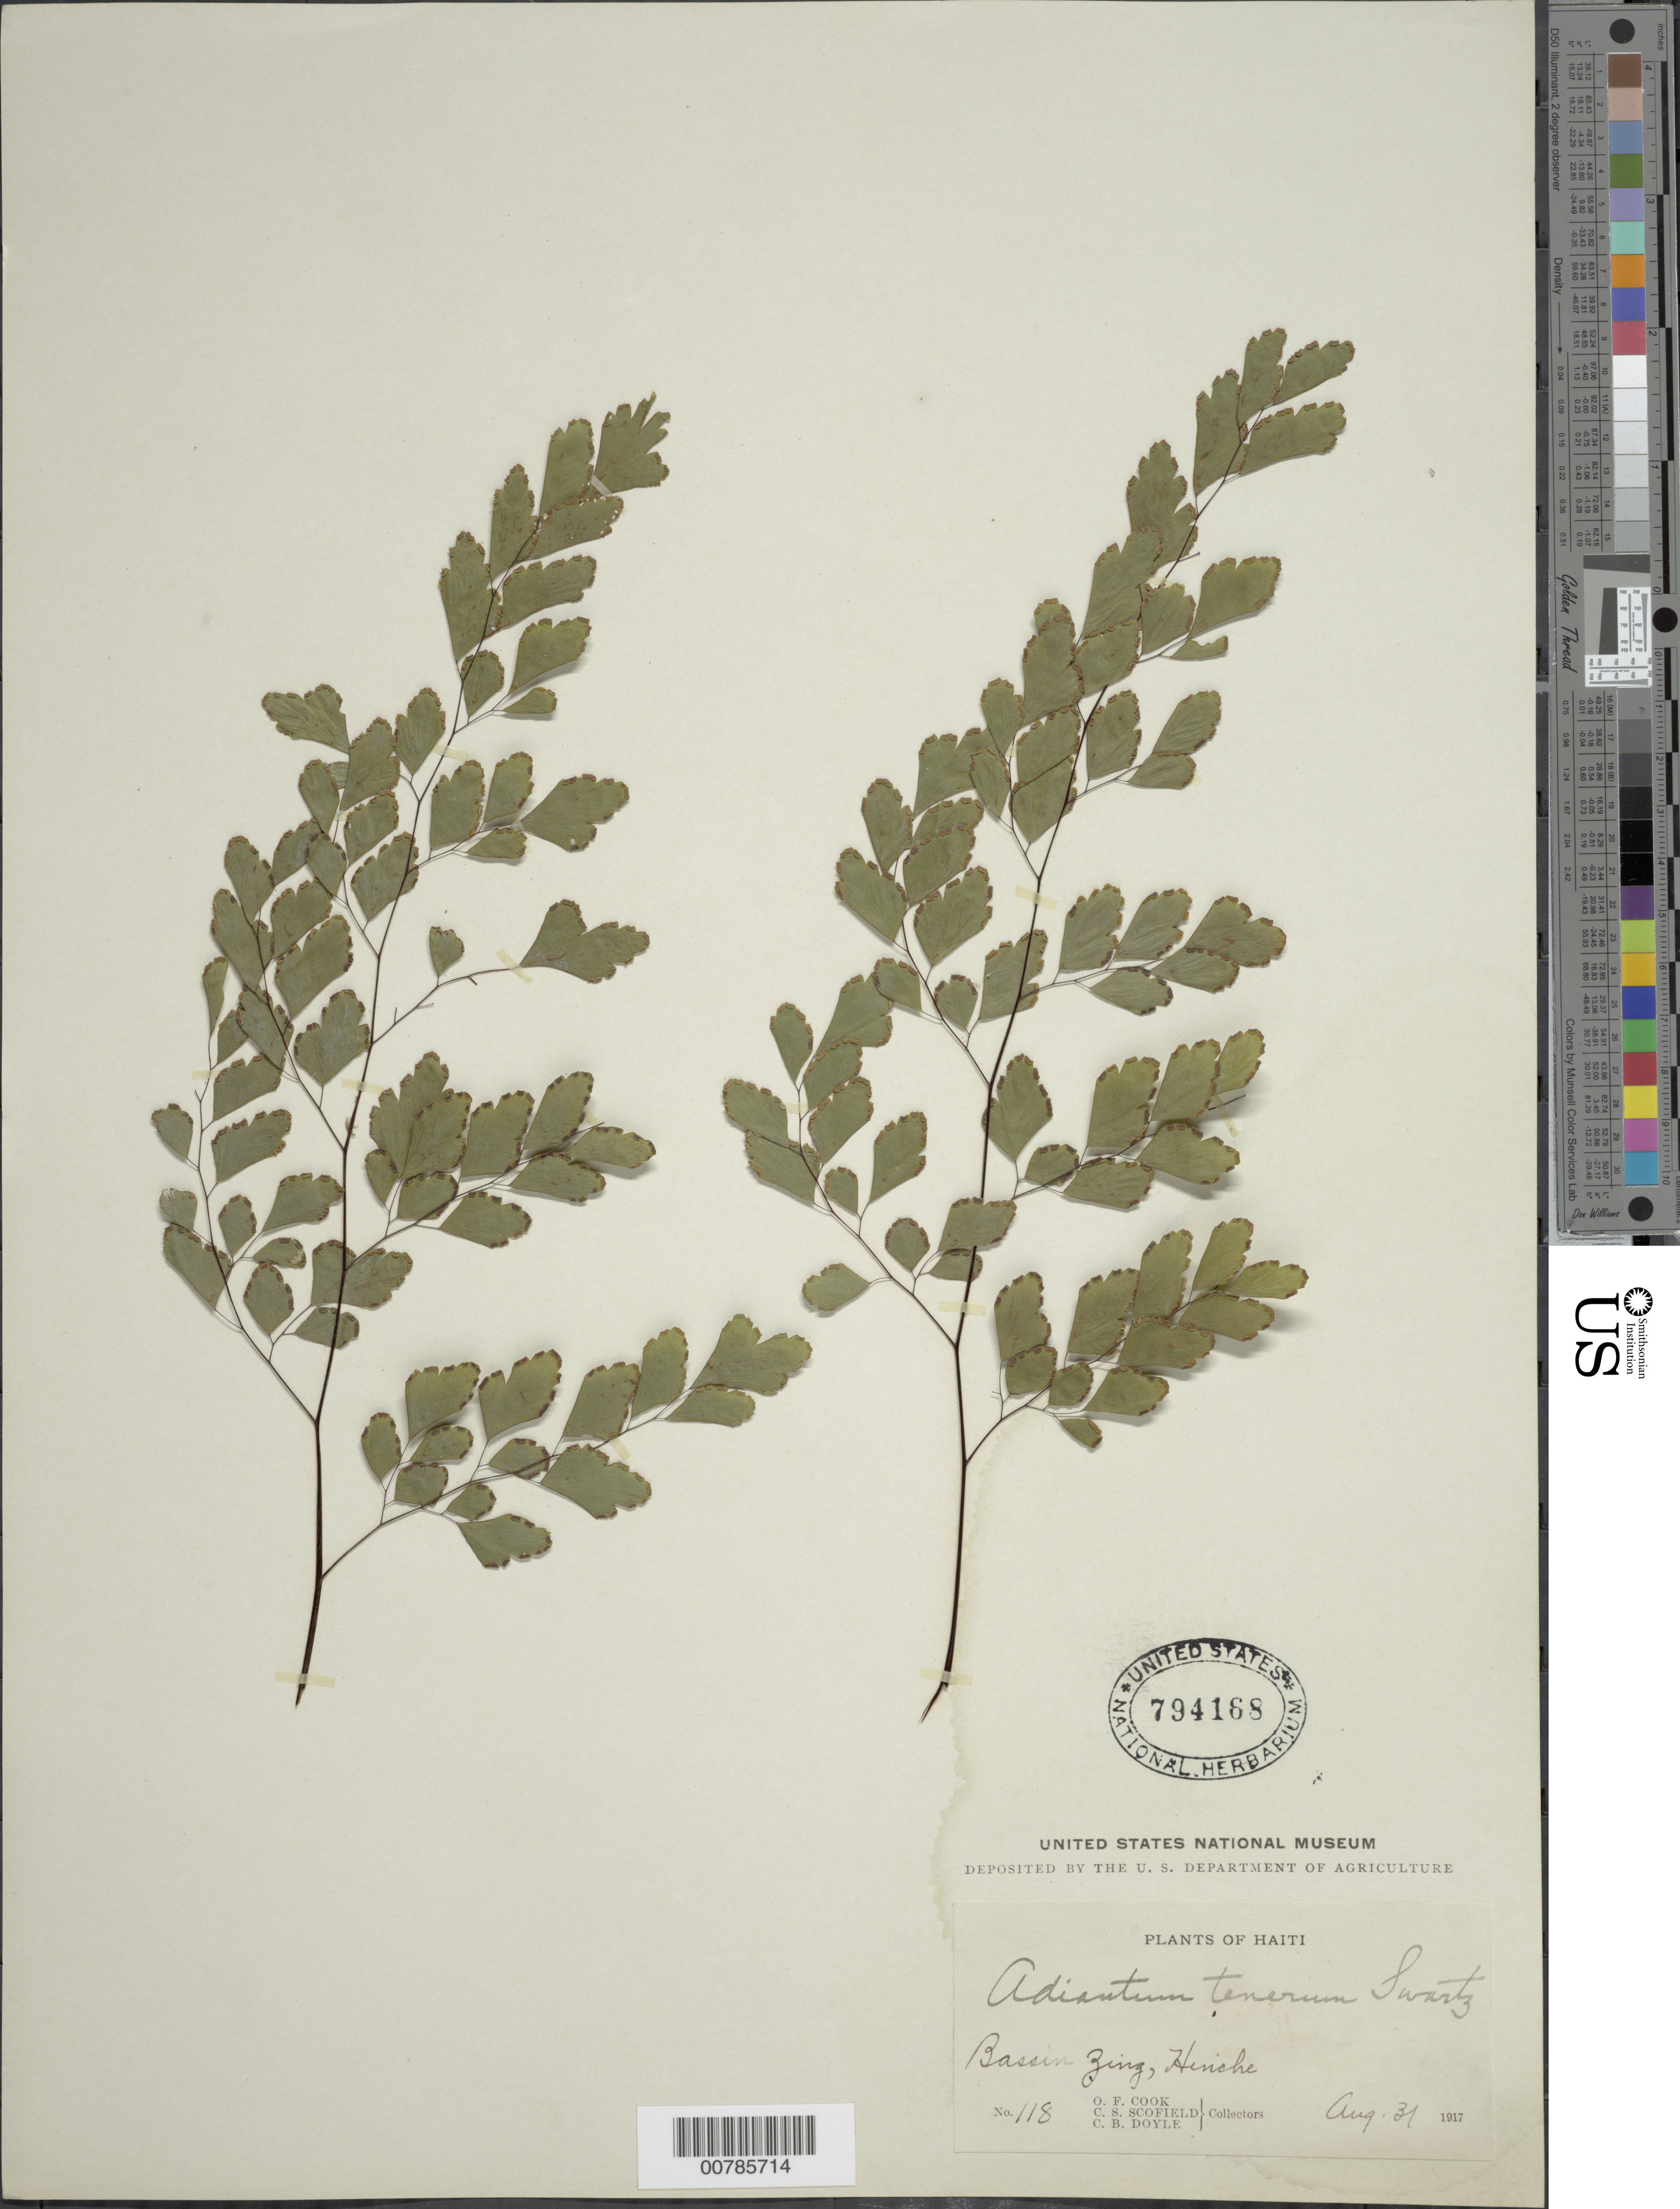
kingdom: Plantae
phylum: Tracheophyta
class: Polypodiopsida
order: Polypodiales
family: Pteridaceae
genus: Adiantum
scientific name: Adiantum tenerum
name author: Sw.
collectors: O. F. Cook, C. Scofield & C. Doyle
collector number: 118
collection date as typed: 31 Aug 1917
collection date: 1917-08-31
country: Haiti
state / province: Centre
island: Hispaniola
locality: Bassin Zing, Hinche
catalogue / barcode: US 794168